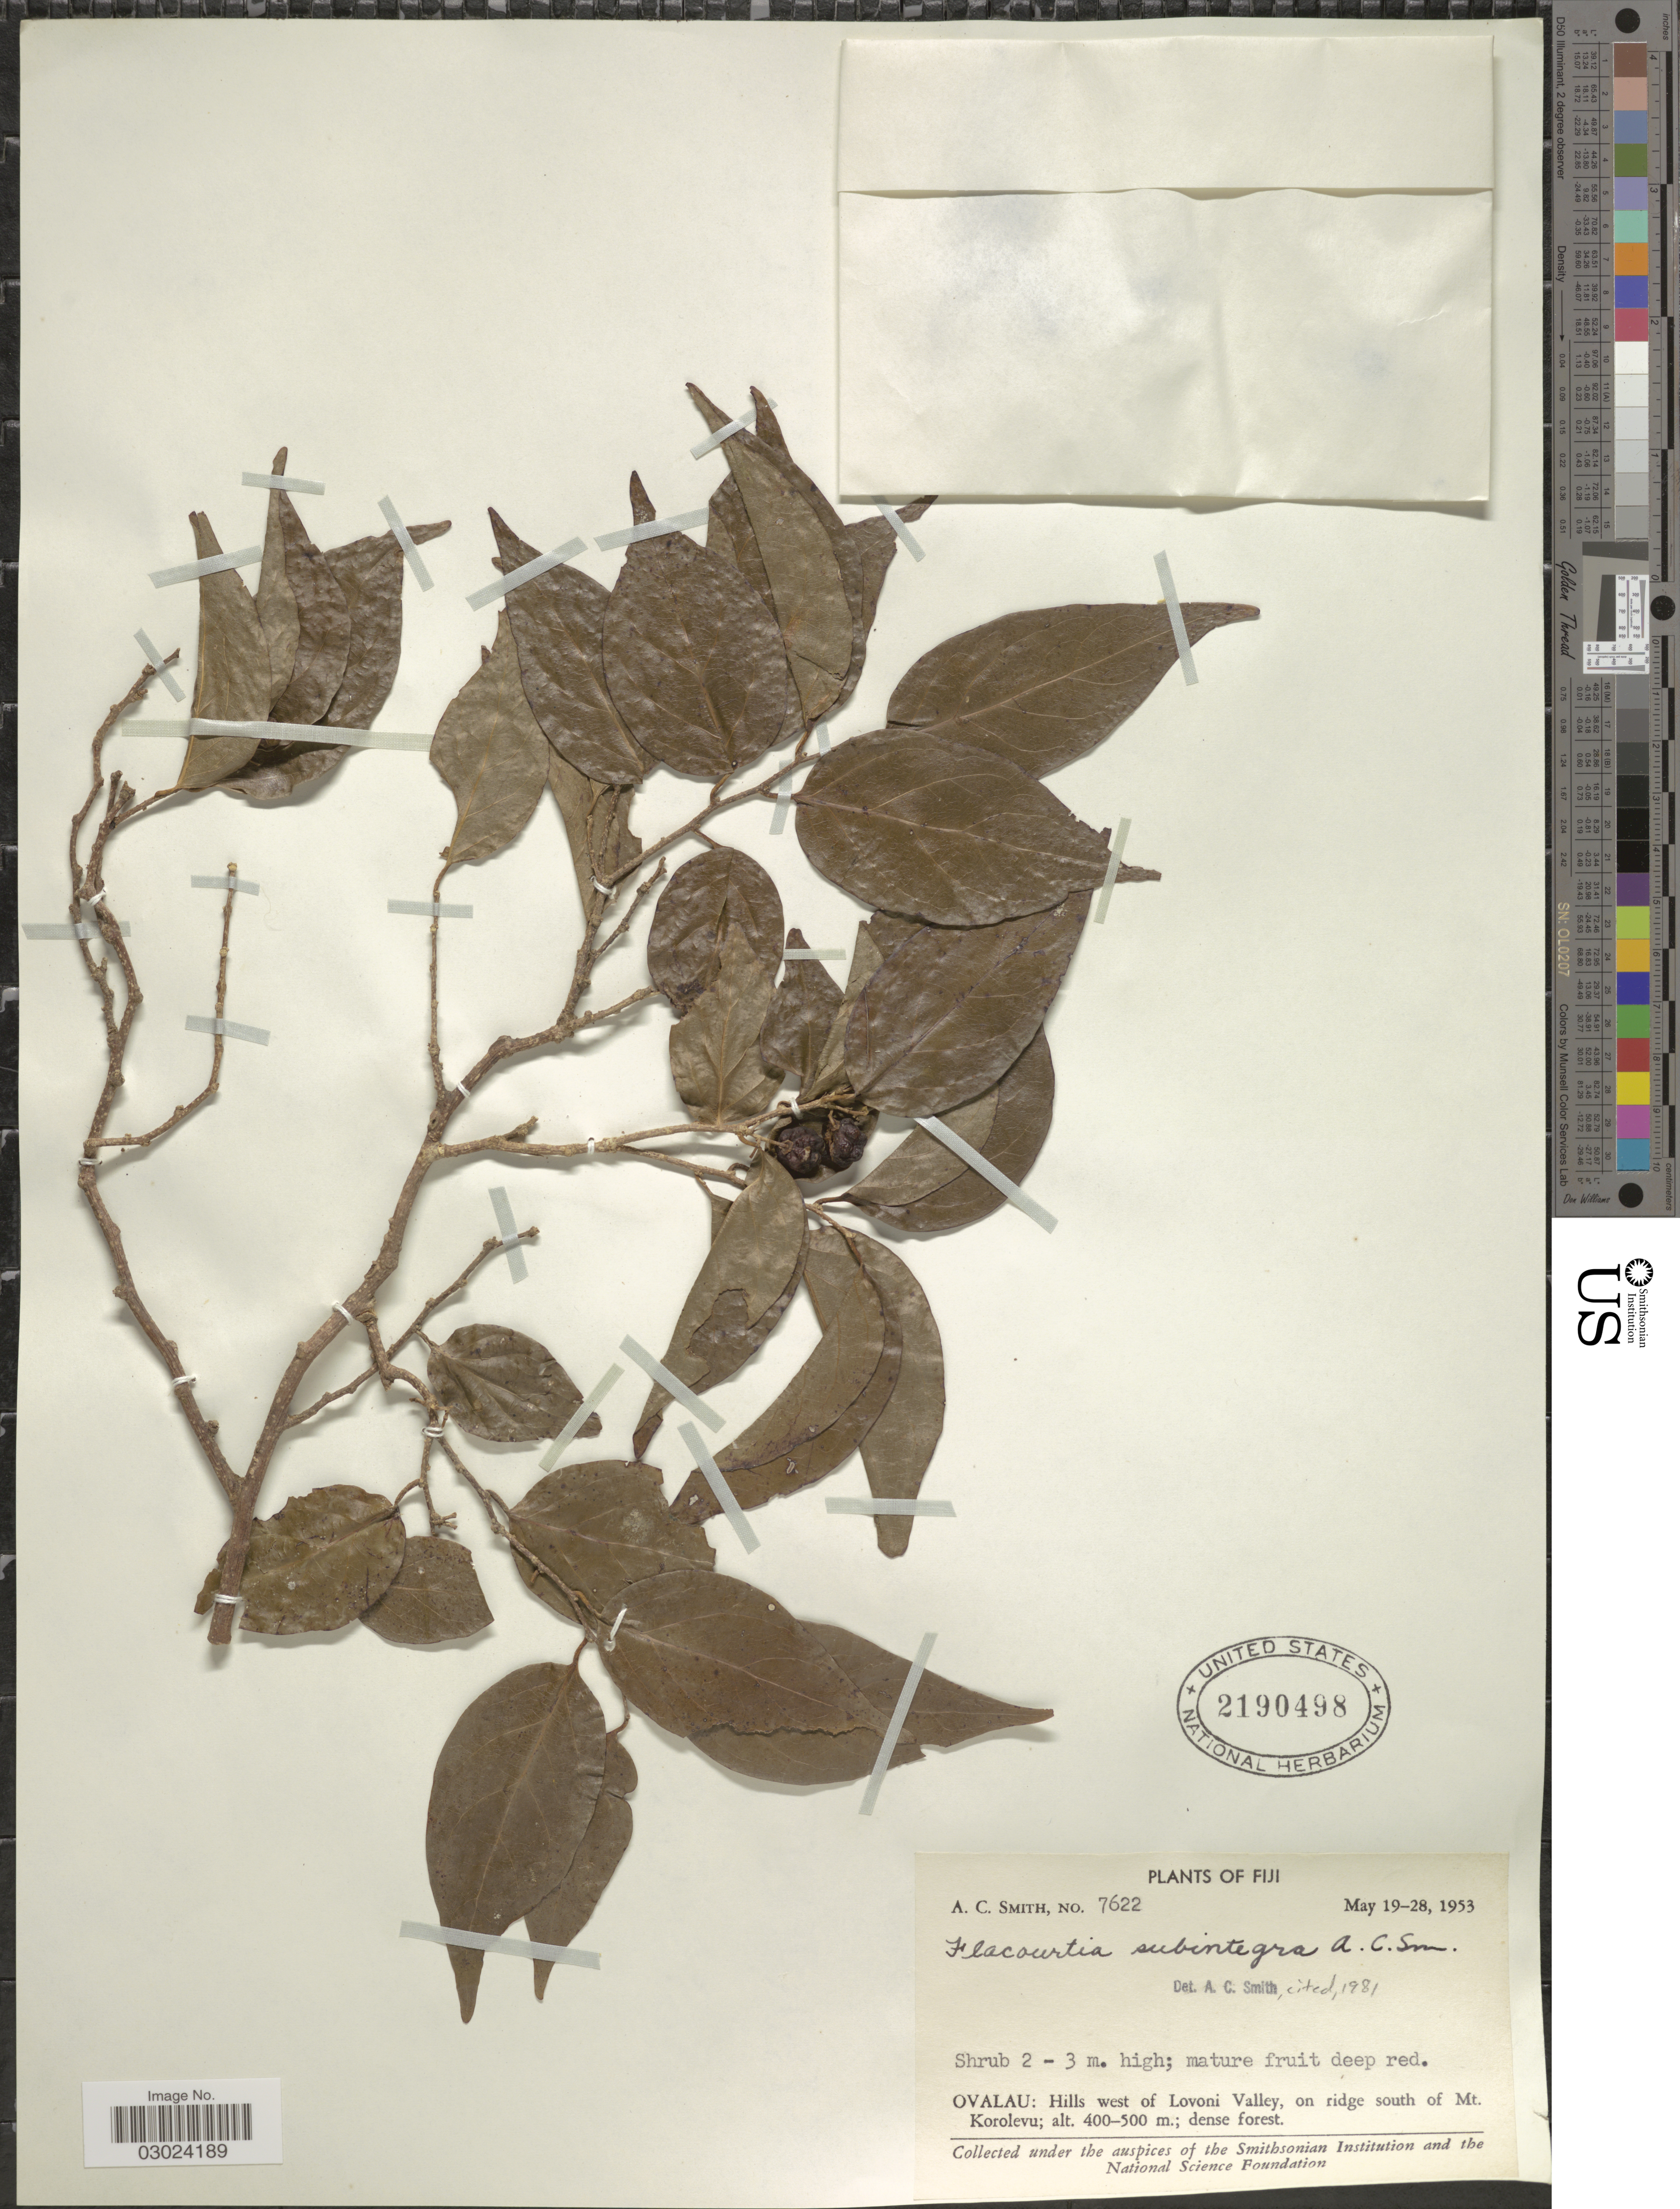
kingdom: Plantae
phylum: Tracheophyta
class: Magnoliopsida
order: Malpighiales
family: Salicaceae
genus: Flacourtia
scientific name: Flacourtia subintegra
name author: A.C. Sm.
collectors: A. C. Smith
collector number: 7622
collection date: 1953-05-19/1953-05-28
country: Fiji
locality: Ovalau: Hills west of Lovoni Valley, on ridge south of Mt. Korolevu.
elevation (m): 400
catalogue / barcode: US 2190498